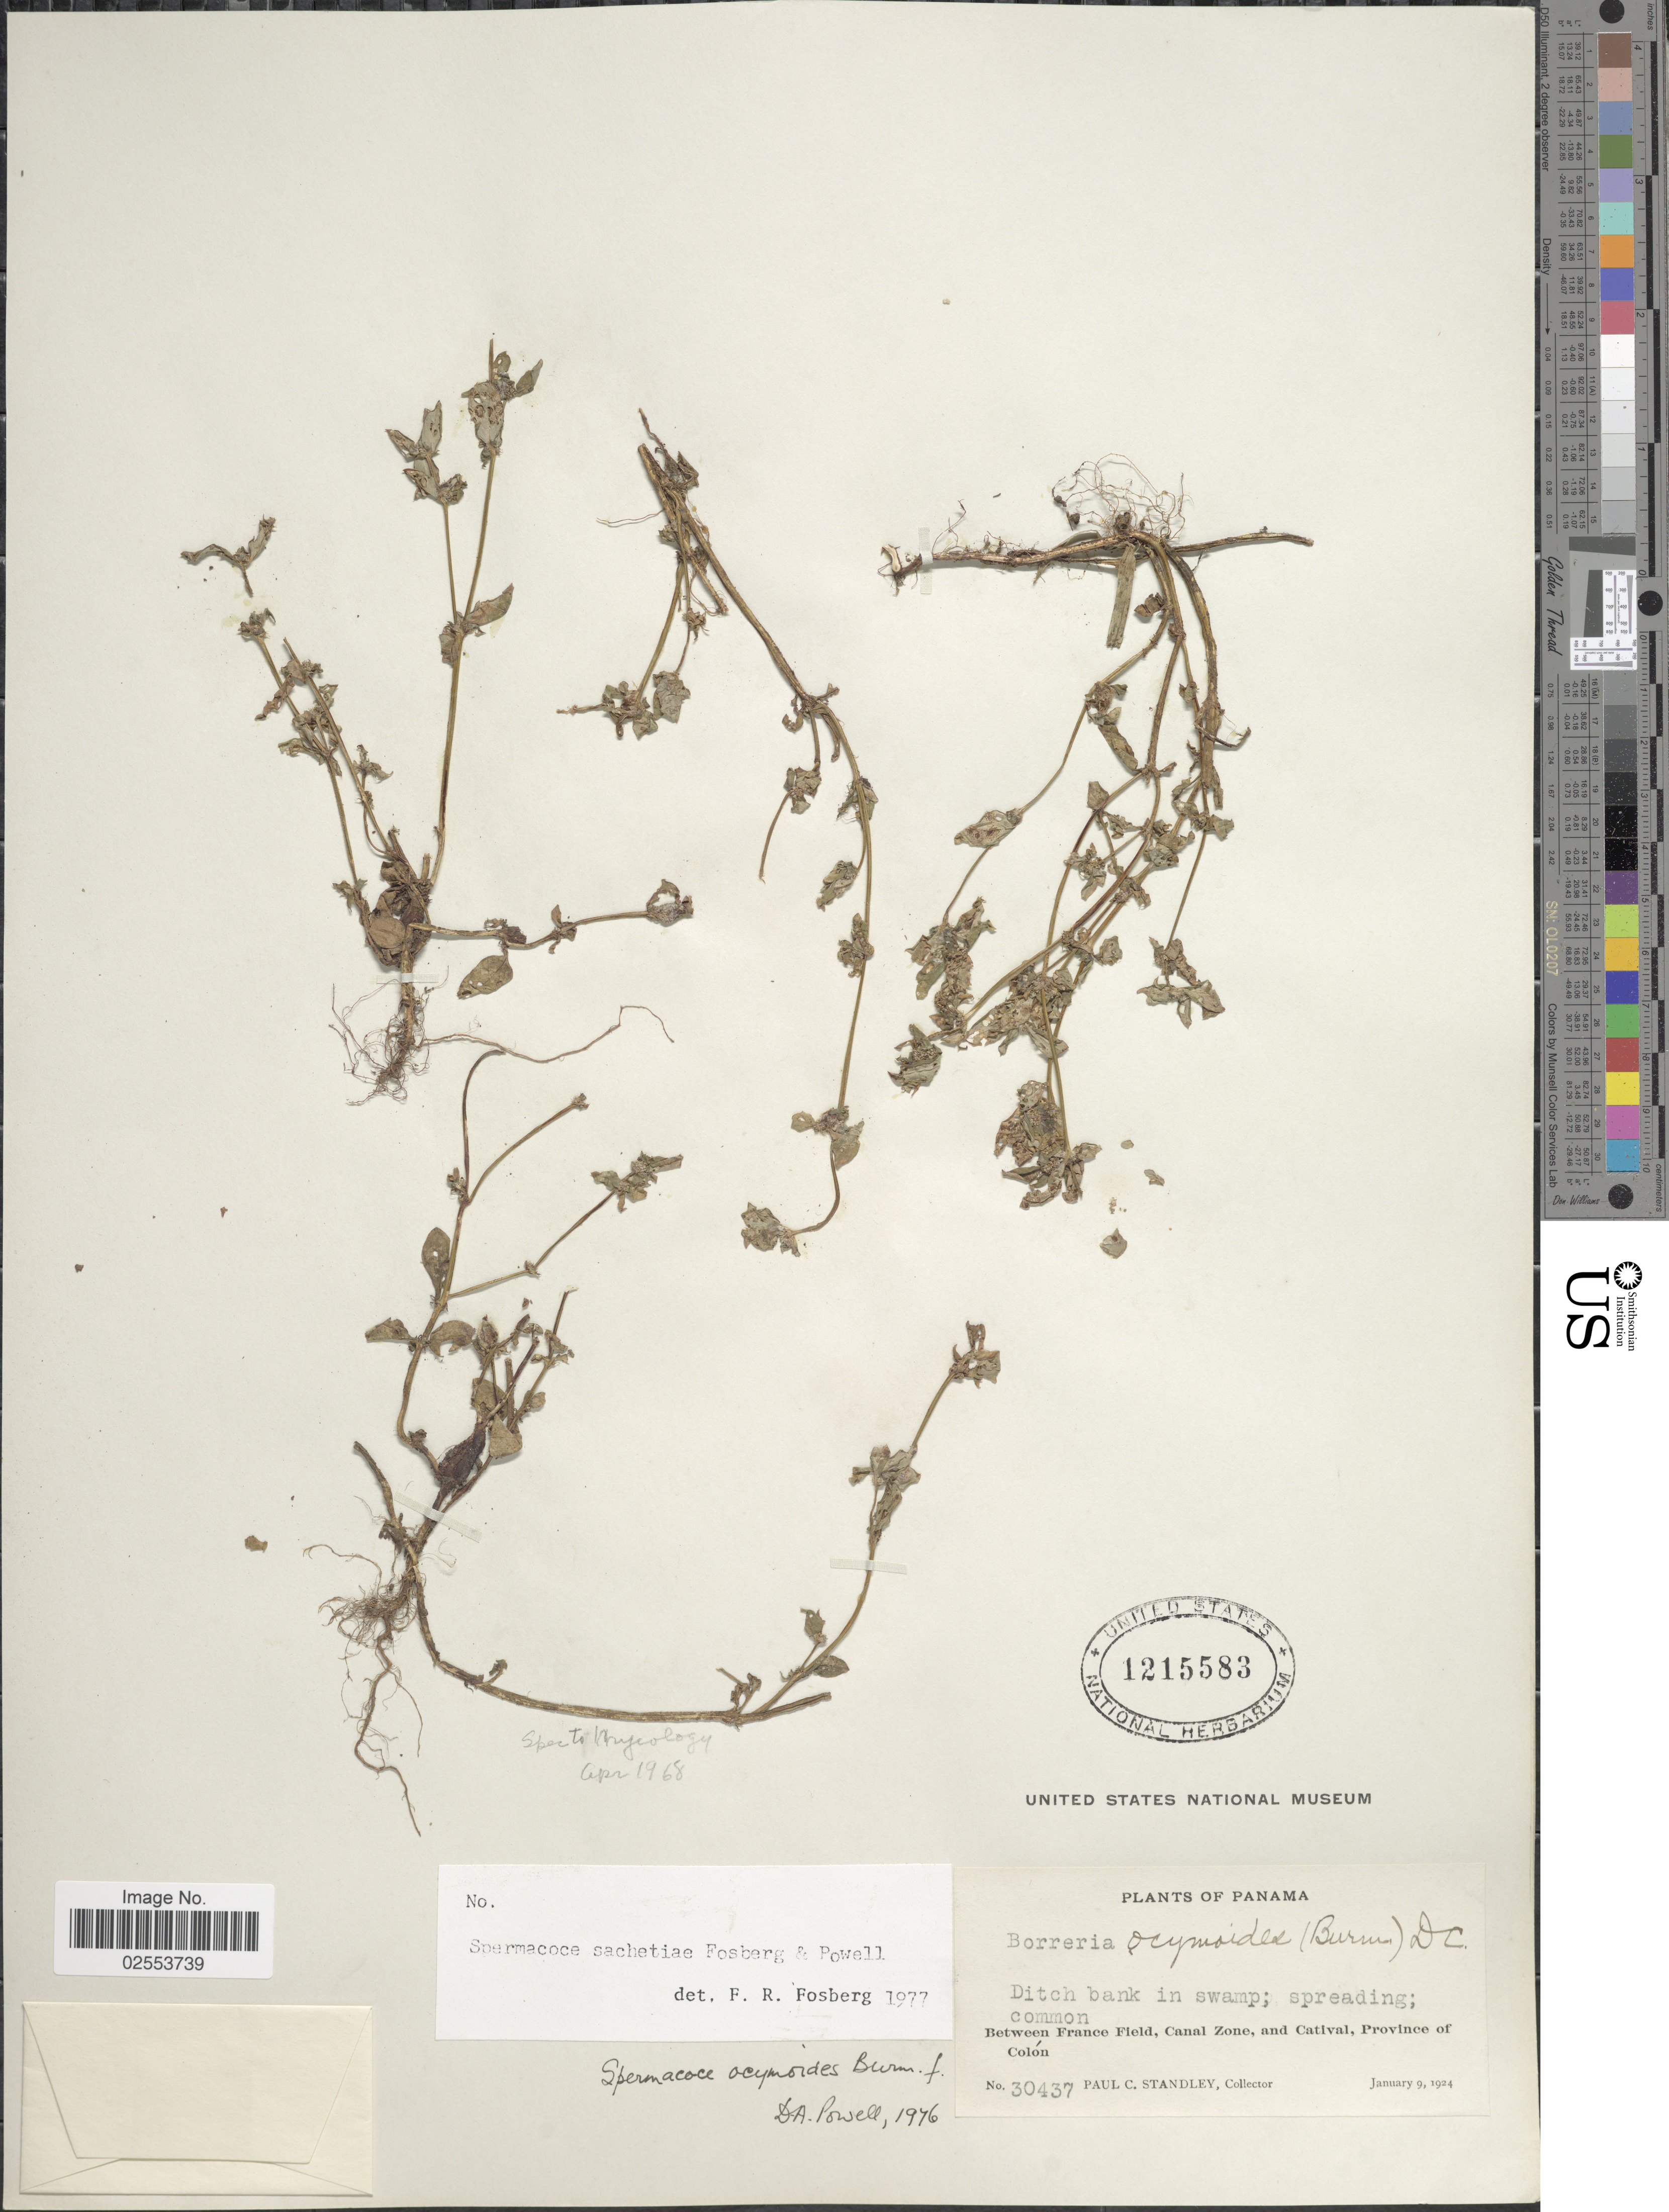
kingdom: Plantae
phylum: Tracheophyta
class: Magnoliopsida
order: Gentianales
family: Rubiaceae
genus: Spermacoce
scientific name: Spermacoce sachetiae Fosberg & D.A. Powell sp. nov. ined.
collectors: P. C. Standley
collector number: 30437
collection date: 1924-01-09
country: Panama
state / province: Colón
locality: Ditch bank in swamp, between Franco Field, Canal Zone, near Catival.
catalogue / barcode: US 1215583